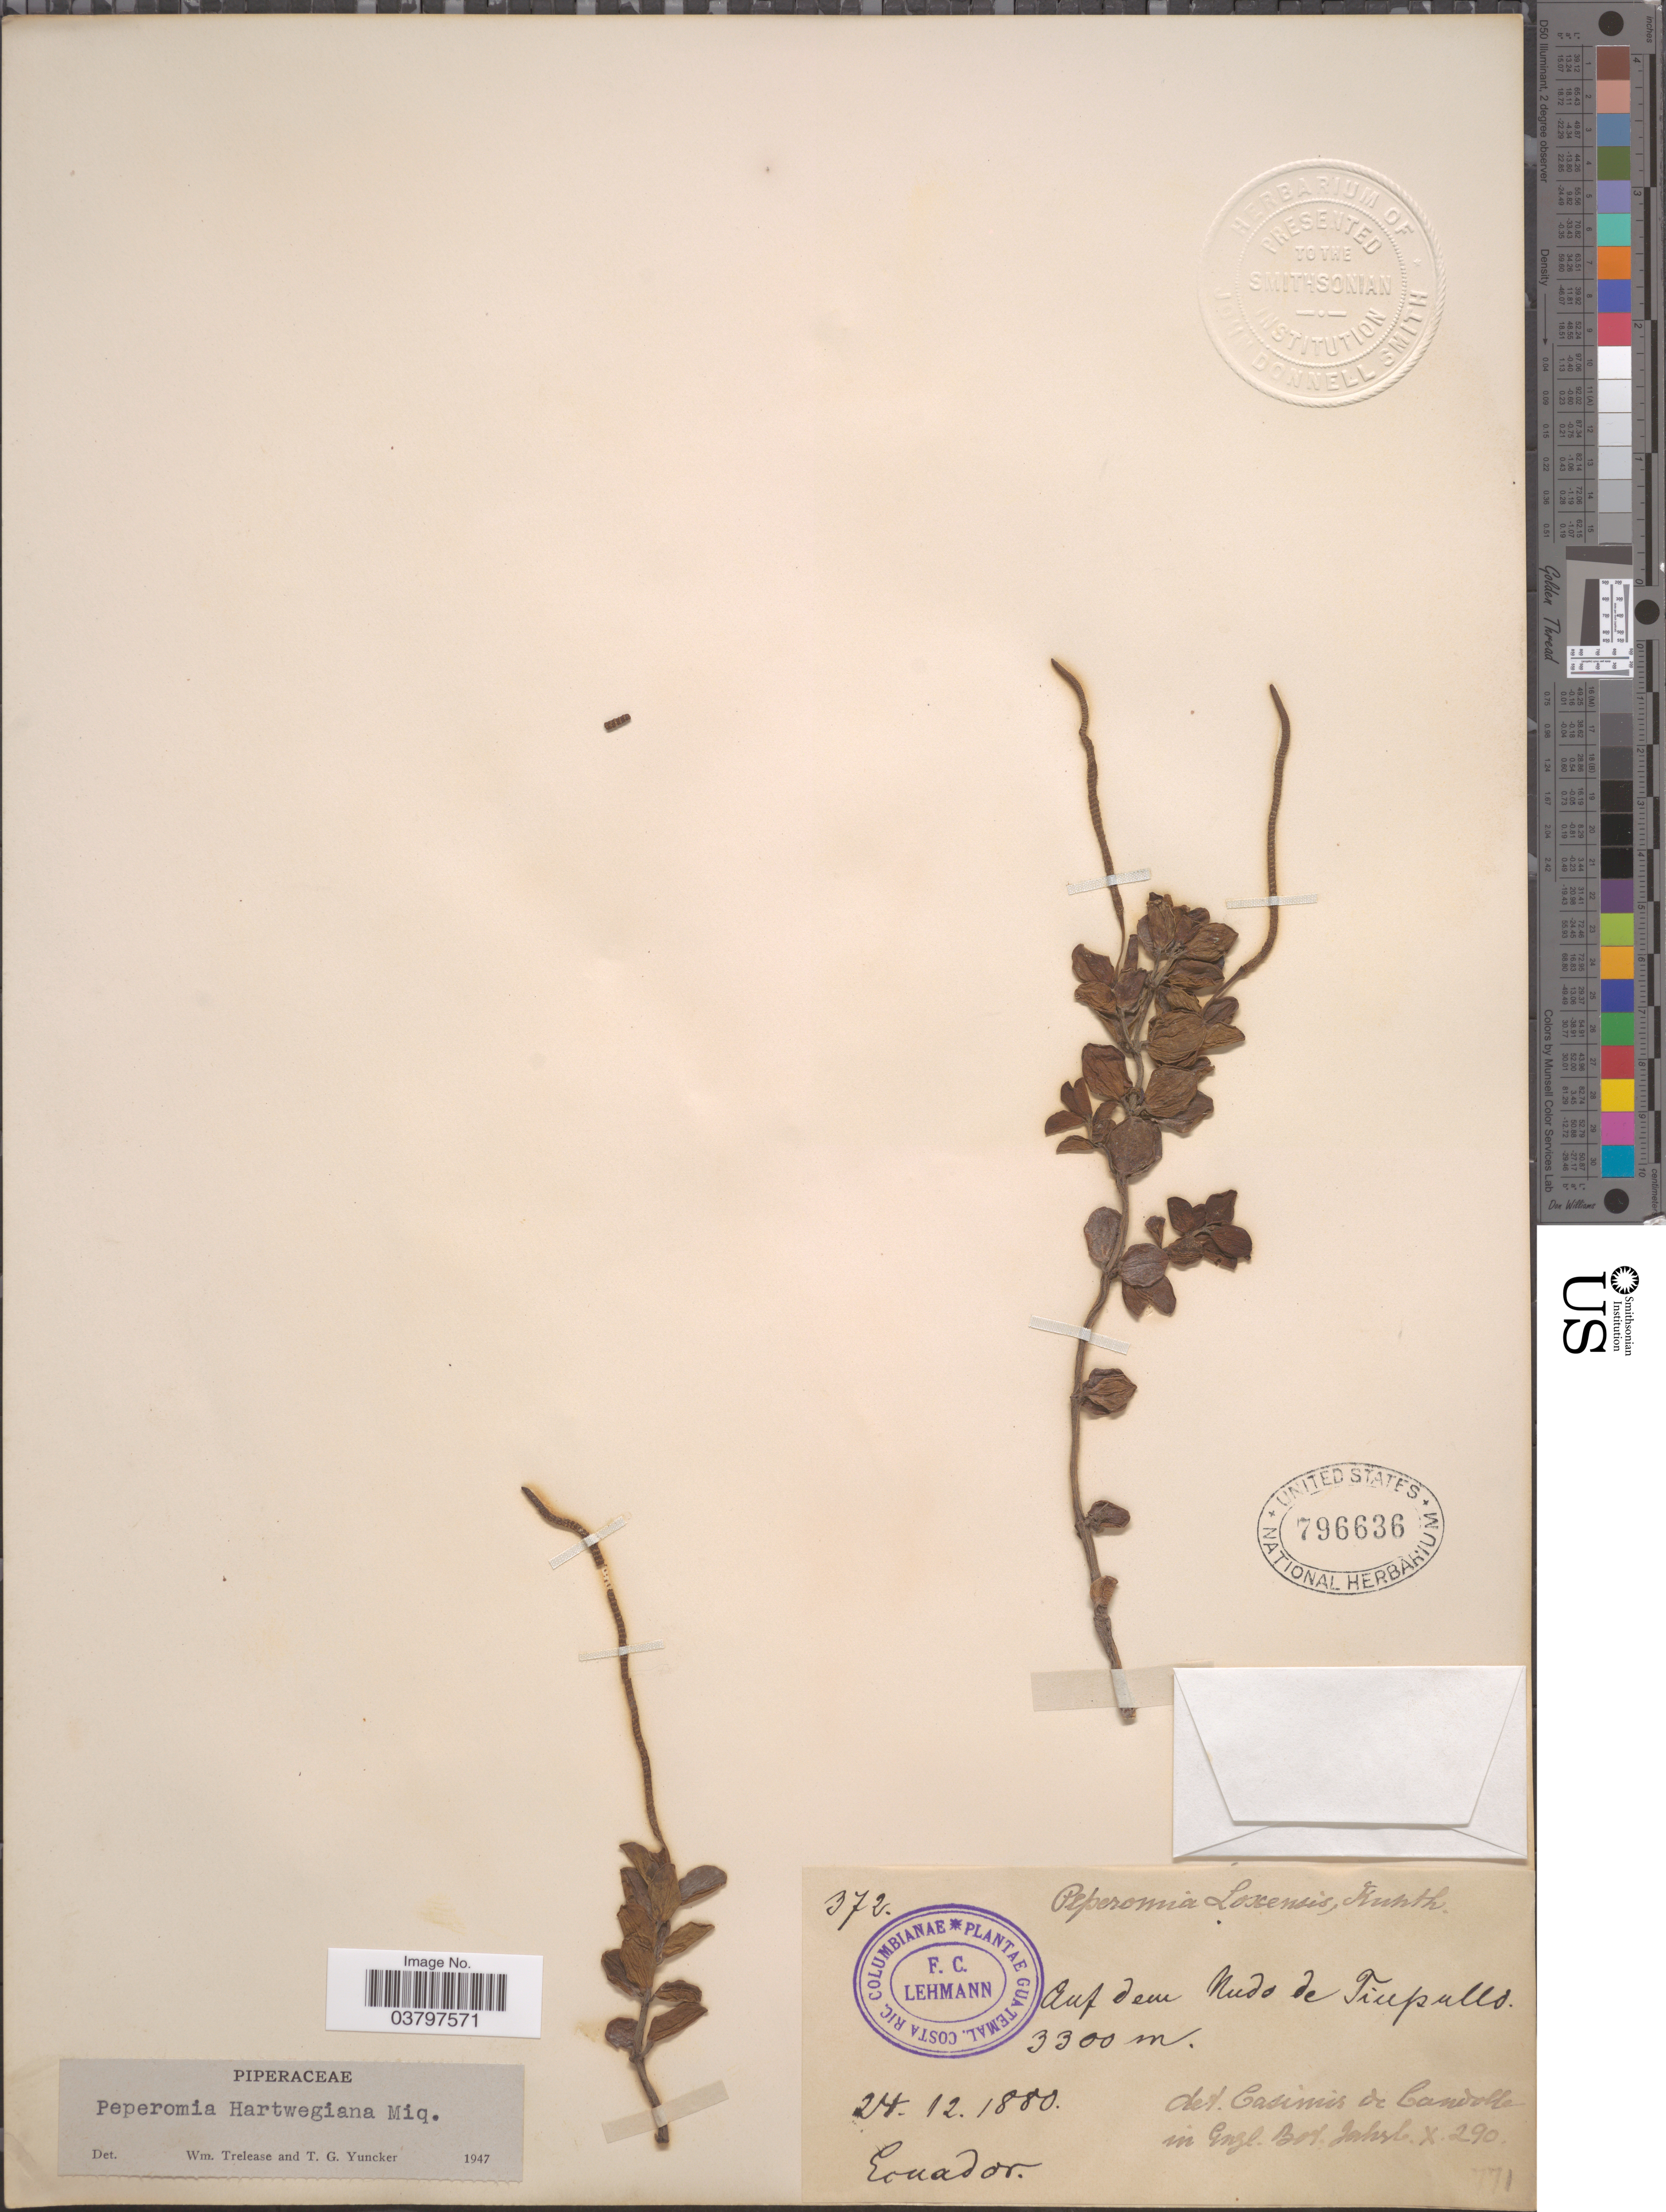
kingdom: Plantae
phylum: Tracheophyta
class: Magnoliopsida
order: Piperales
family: Piperaceae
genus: Peperomia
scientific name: Peperomia hartwegiana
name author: Miq.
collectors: F. C. Lehmann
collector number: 372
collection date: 1880-12-24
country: Ecuador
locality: Auf dem Nudo de Tiupullu.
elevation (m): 3300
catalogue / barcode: US 796636